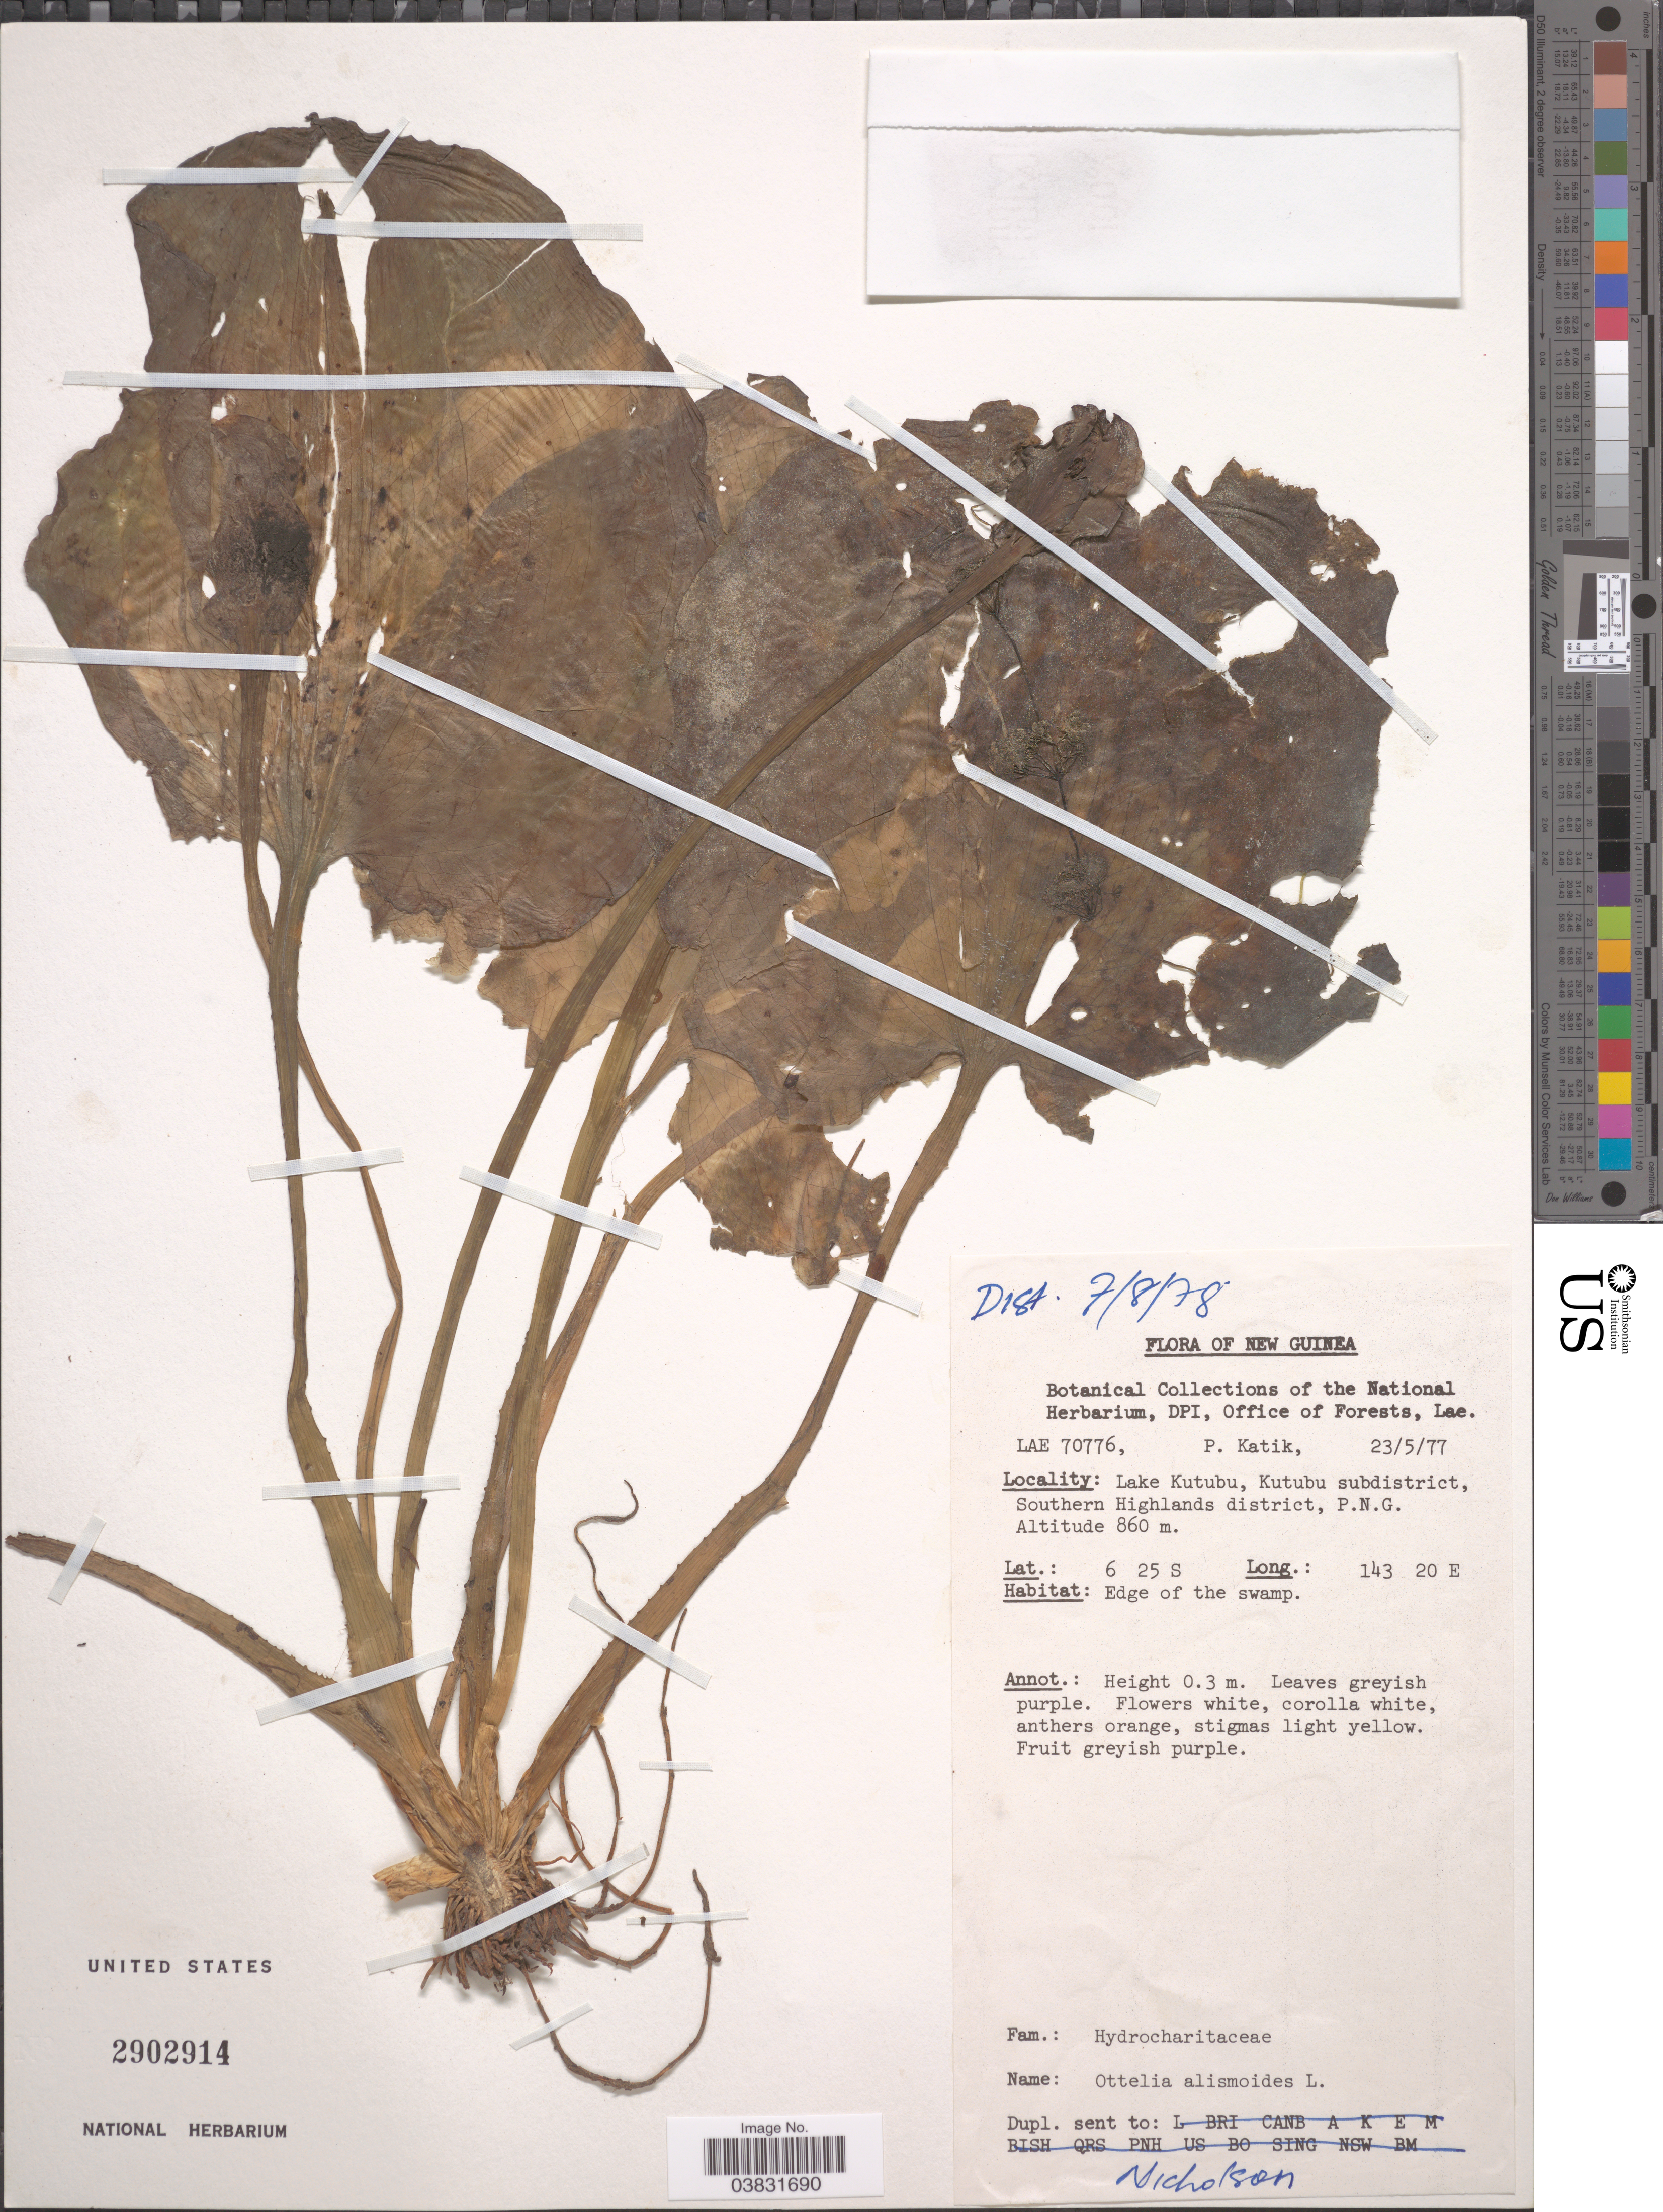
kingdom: Plantae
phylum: Tracheophyta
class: Liliopsida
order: Alismatales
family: Hydrocharitaceae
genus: Ottelia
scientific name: Ottelia alismoides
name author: Pers.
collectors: P. Katik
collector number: LAE70776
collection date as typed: Transcribed d/m/y: 23/5/77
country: Papua New Guinea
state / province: Southern Highlands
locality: New Guinea. Lake Kutubu, Kutubu Subdistrict, Southern Highlands district, P.N.G.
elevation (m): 860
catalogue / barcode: US 2902914